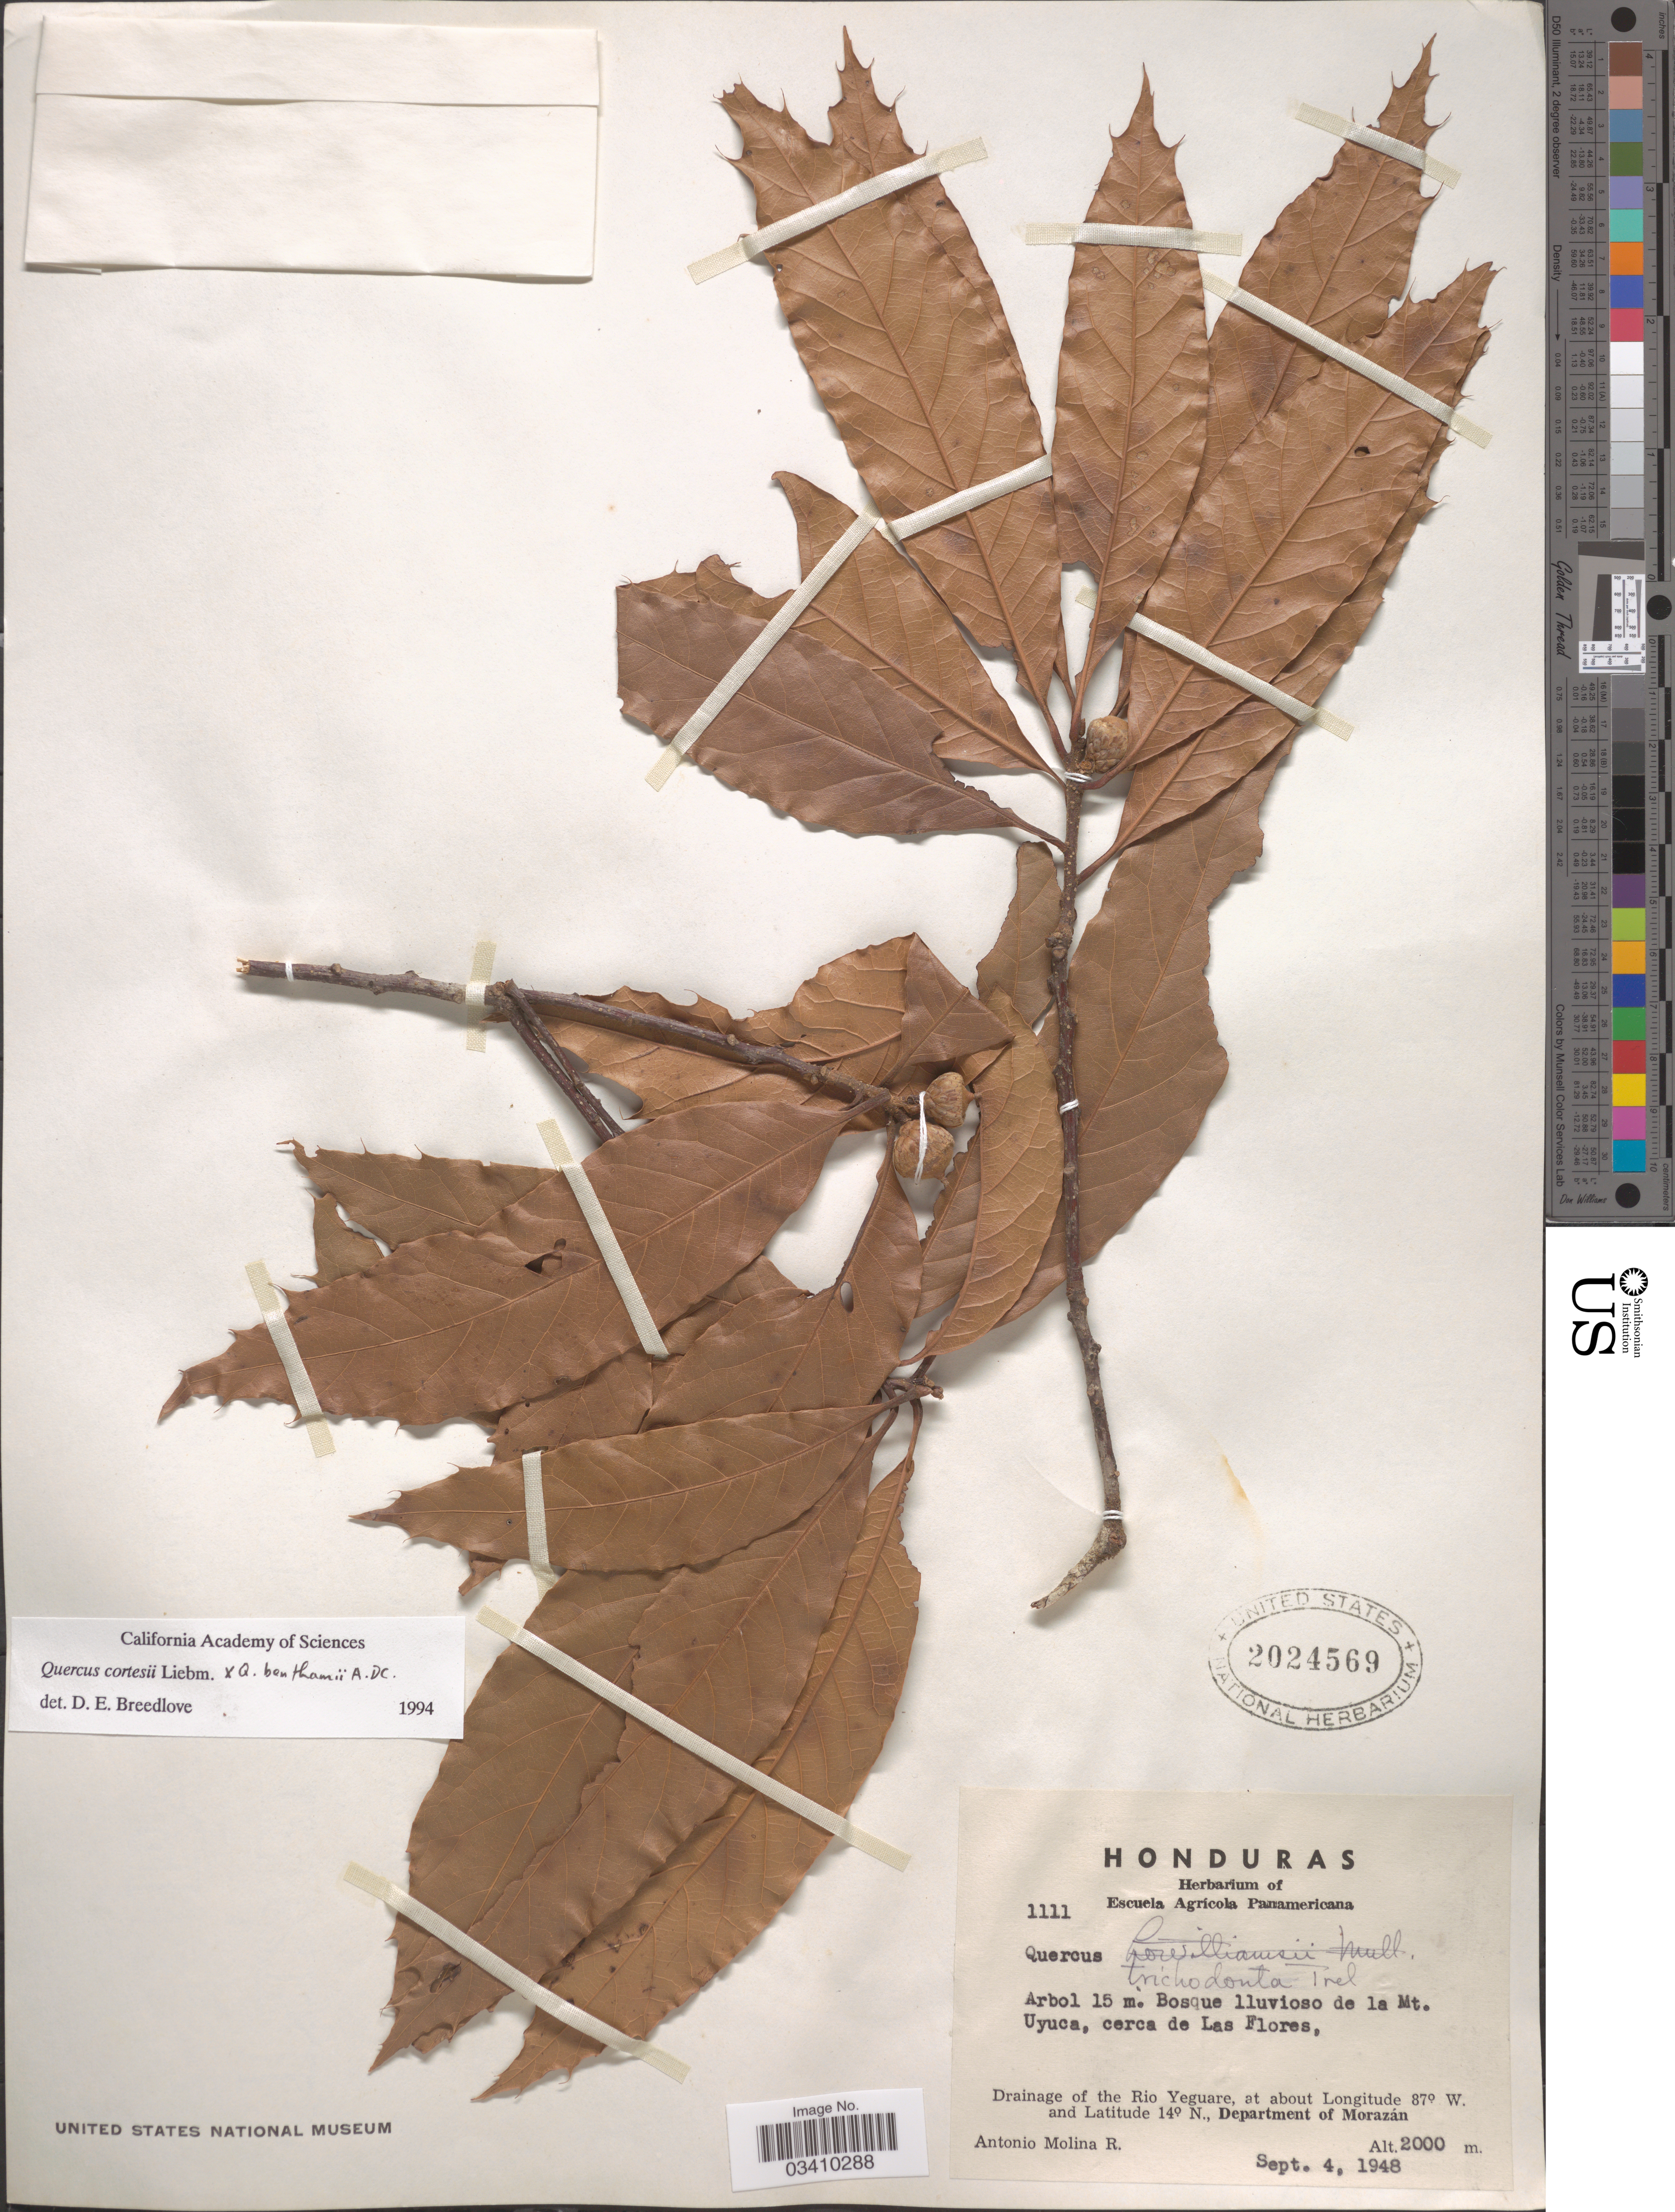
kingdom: Plantae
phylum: Tracheophyta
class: Magnoliopsida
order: Fagales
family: Fagaceae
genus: Quercus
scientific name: Quercus cortesii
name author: Liebm.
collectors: A. Molina R.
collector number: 1111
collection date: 1948-09-04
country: Honduras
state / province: Fco. Morazán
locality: Bosque lluvioso de la Mt. Uyuca, cerca de Las Flores. Drainage of the Rio Yeguare, Department of Morazán.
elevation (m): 2000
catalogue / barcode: US 2024569